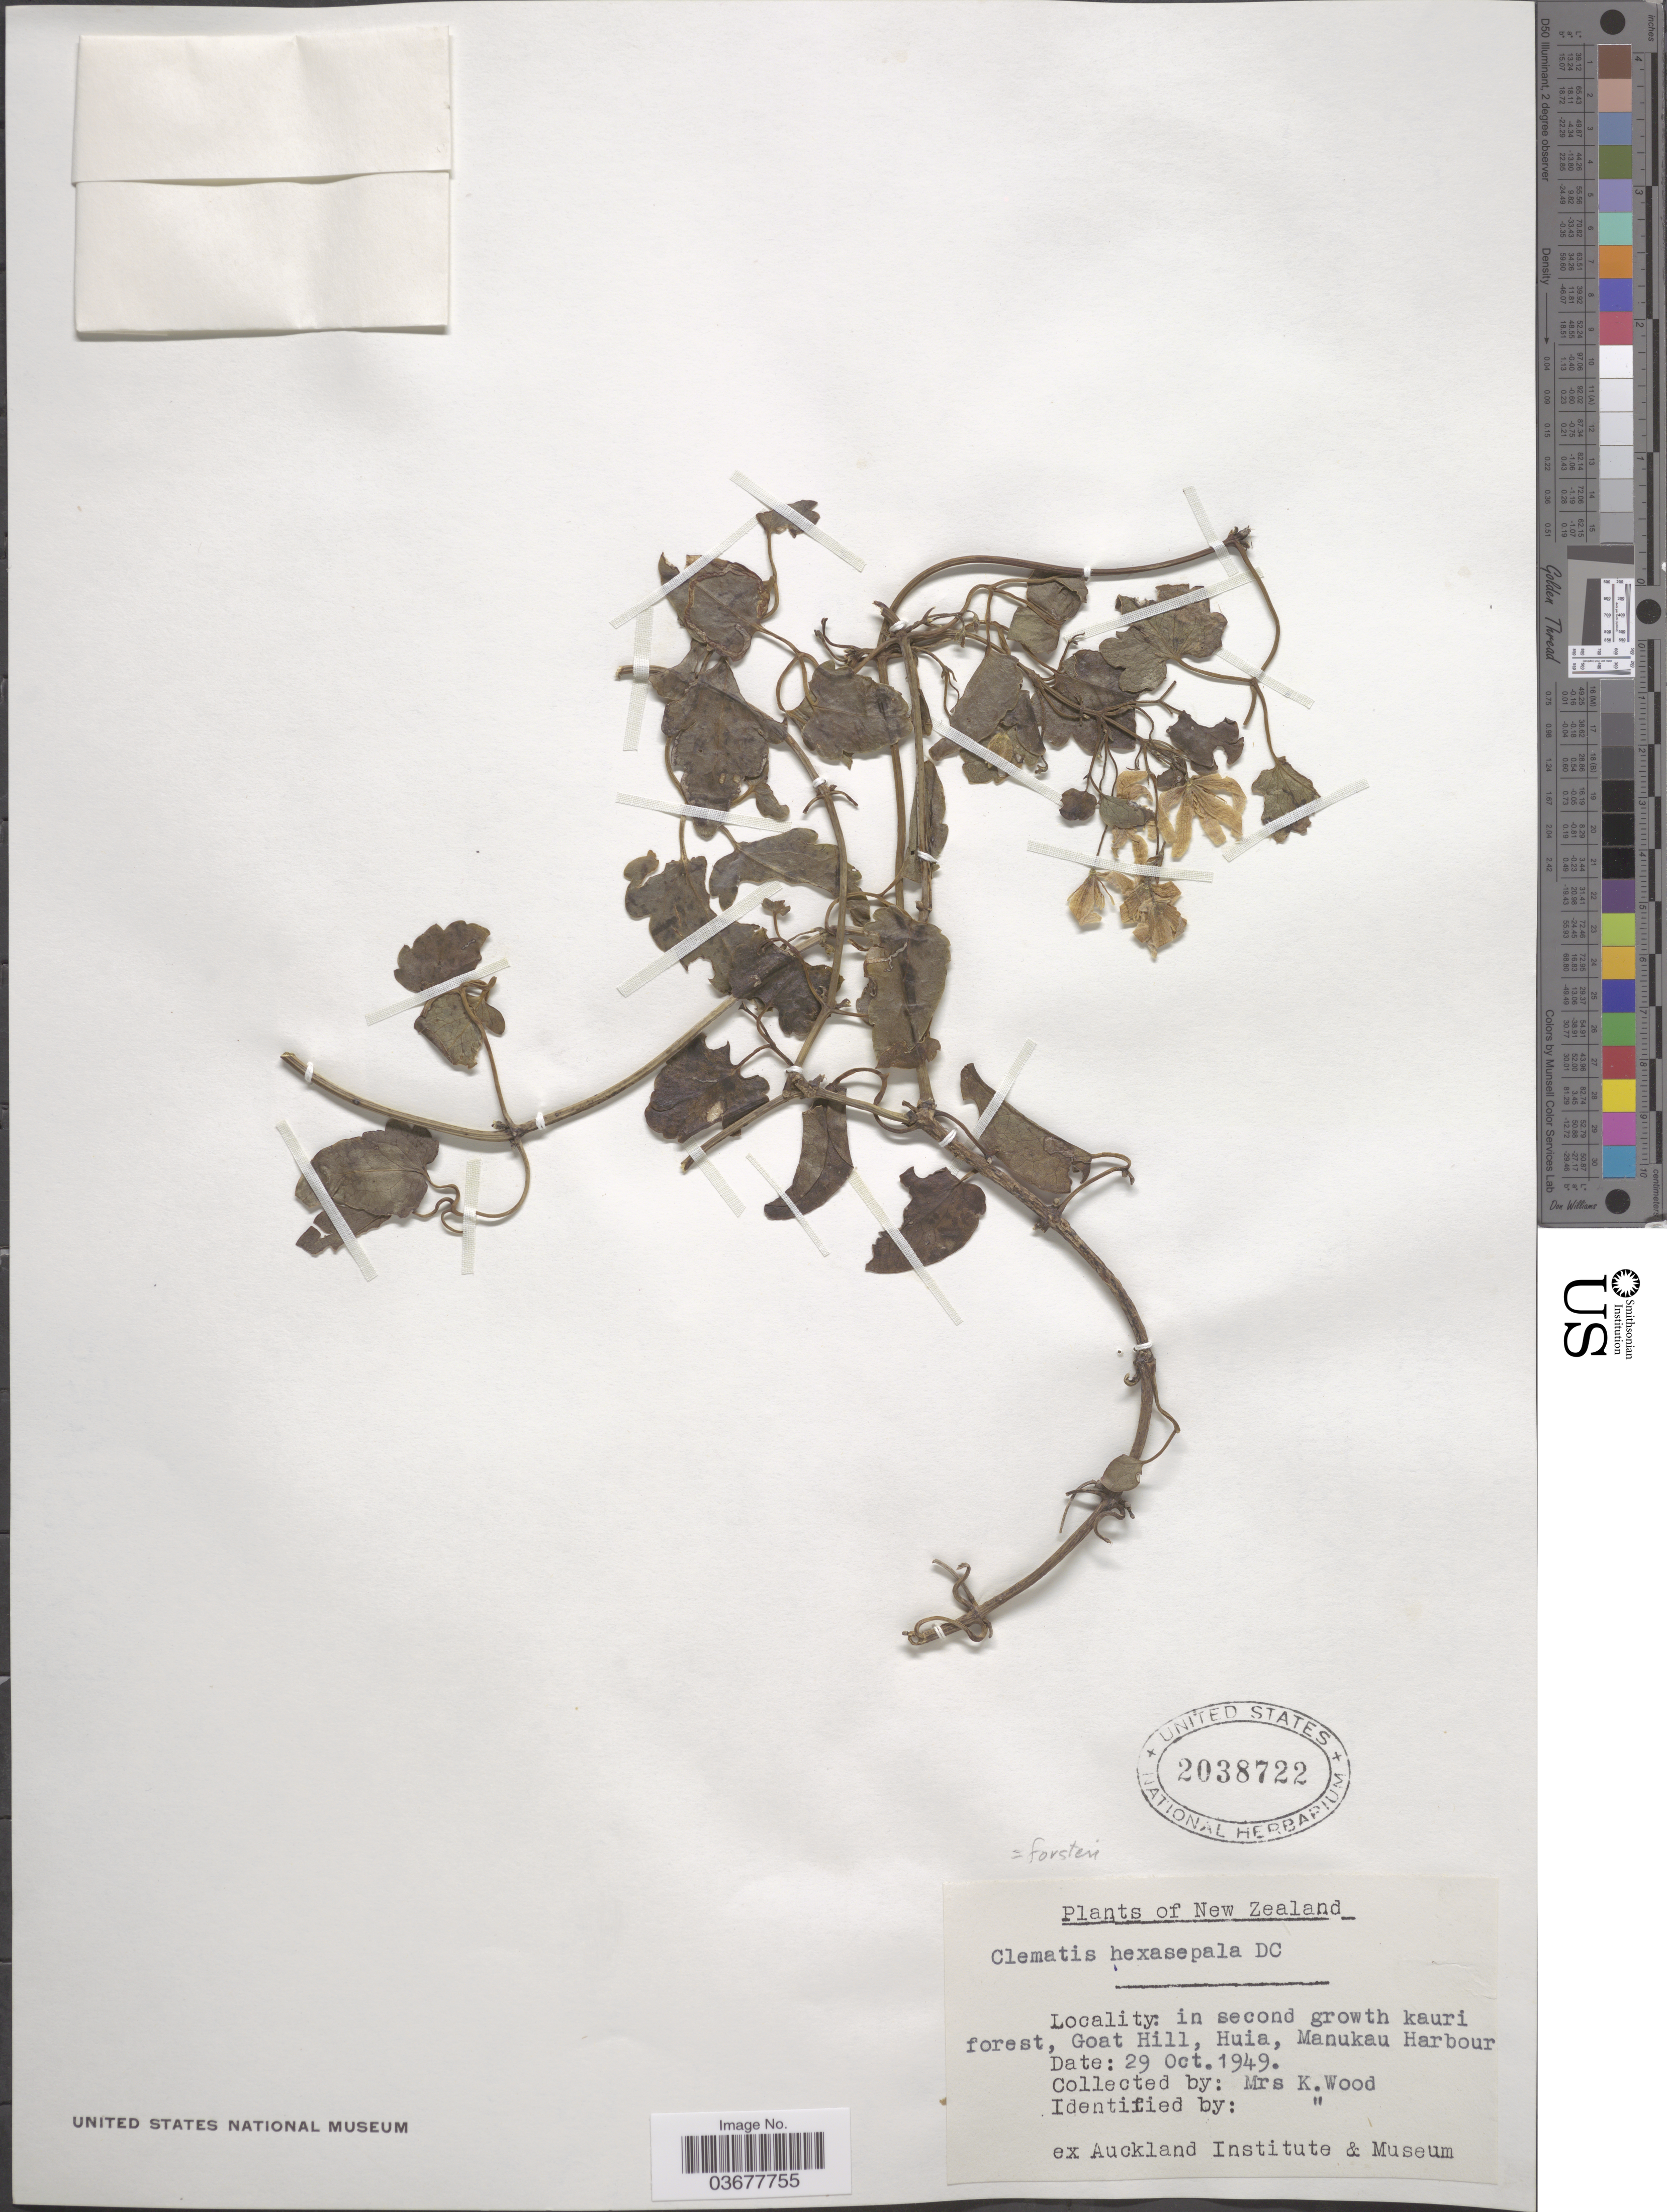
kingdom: Plantae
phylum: Tracheophyta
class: Magnoliopsida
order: Ranunculales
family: Ranunculaceae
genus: Clematis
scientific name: Clematis forsteri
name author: J.F. Gmel.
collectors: K. Wood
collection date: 1949-10-29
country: New Zealand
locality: In second growth kauri forest, Goat Hill, Huia, Manukau Harbour.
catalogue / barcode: US 2038722